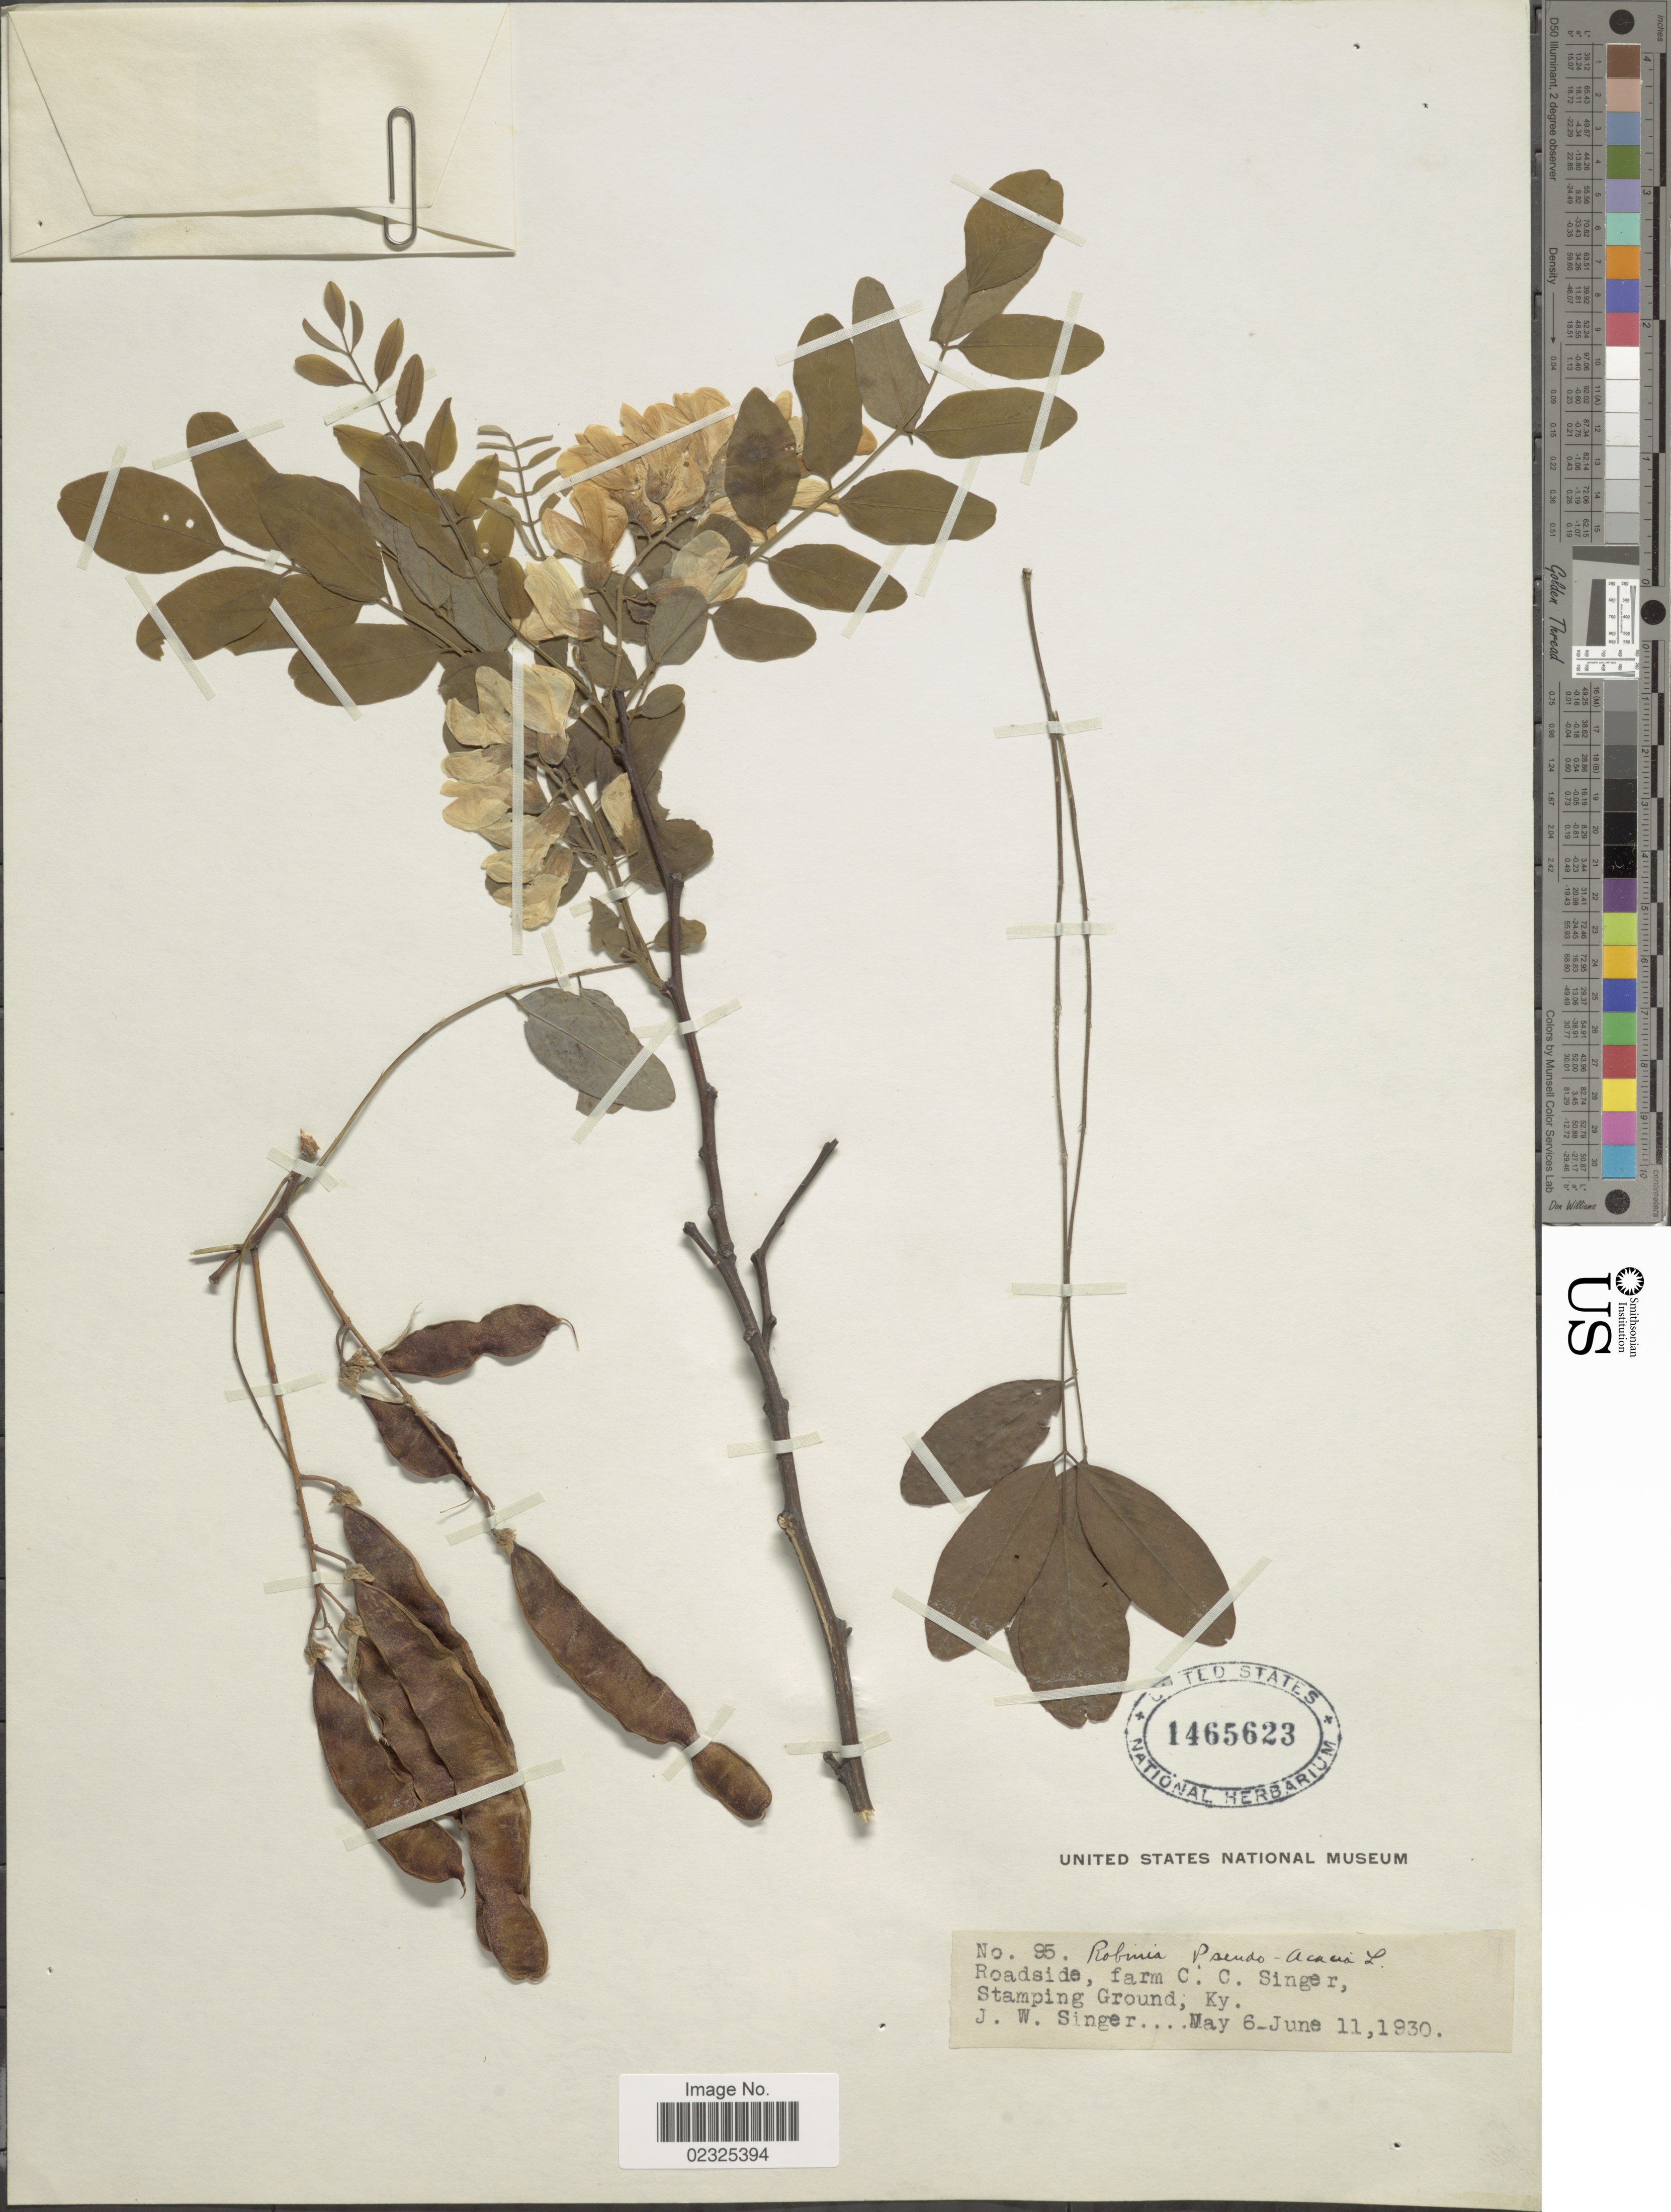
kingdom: Plantae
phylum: Tracheophyta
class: Magnoliopsida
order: Fabales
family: Fabaceae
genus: Robinia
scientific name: Robinia pseudoacacia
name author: L.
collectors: J. EW. Singer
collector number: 95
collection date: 1930-05-06/1930-06-11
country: United States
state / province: Kentucky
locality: Roadside farm C.C. Singer, Stamping Ground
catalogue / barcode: US 1465623